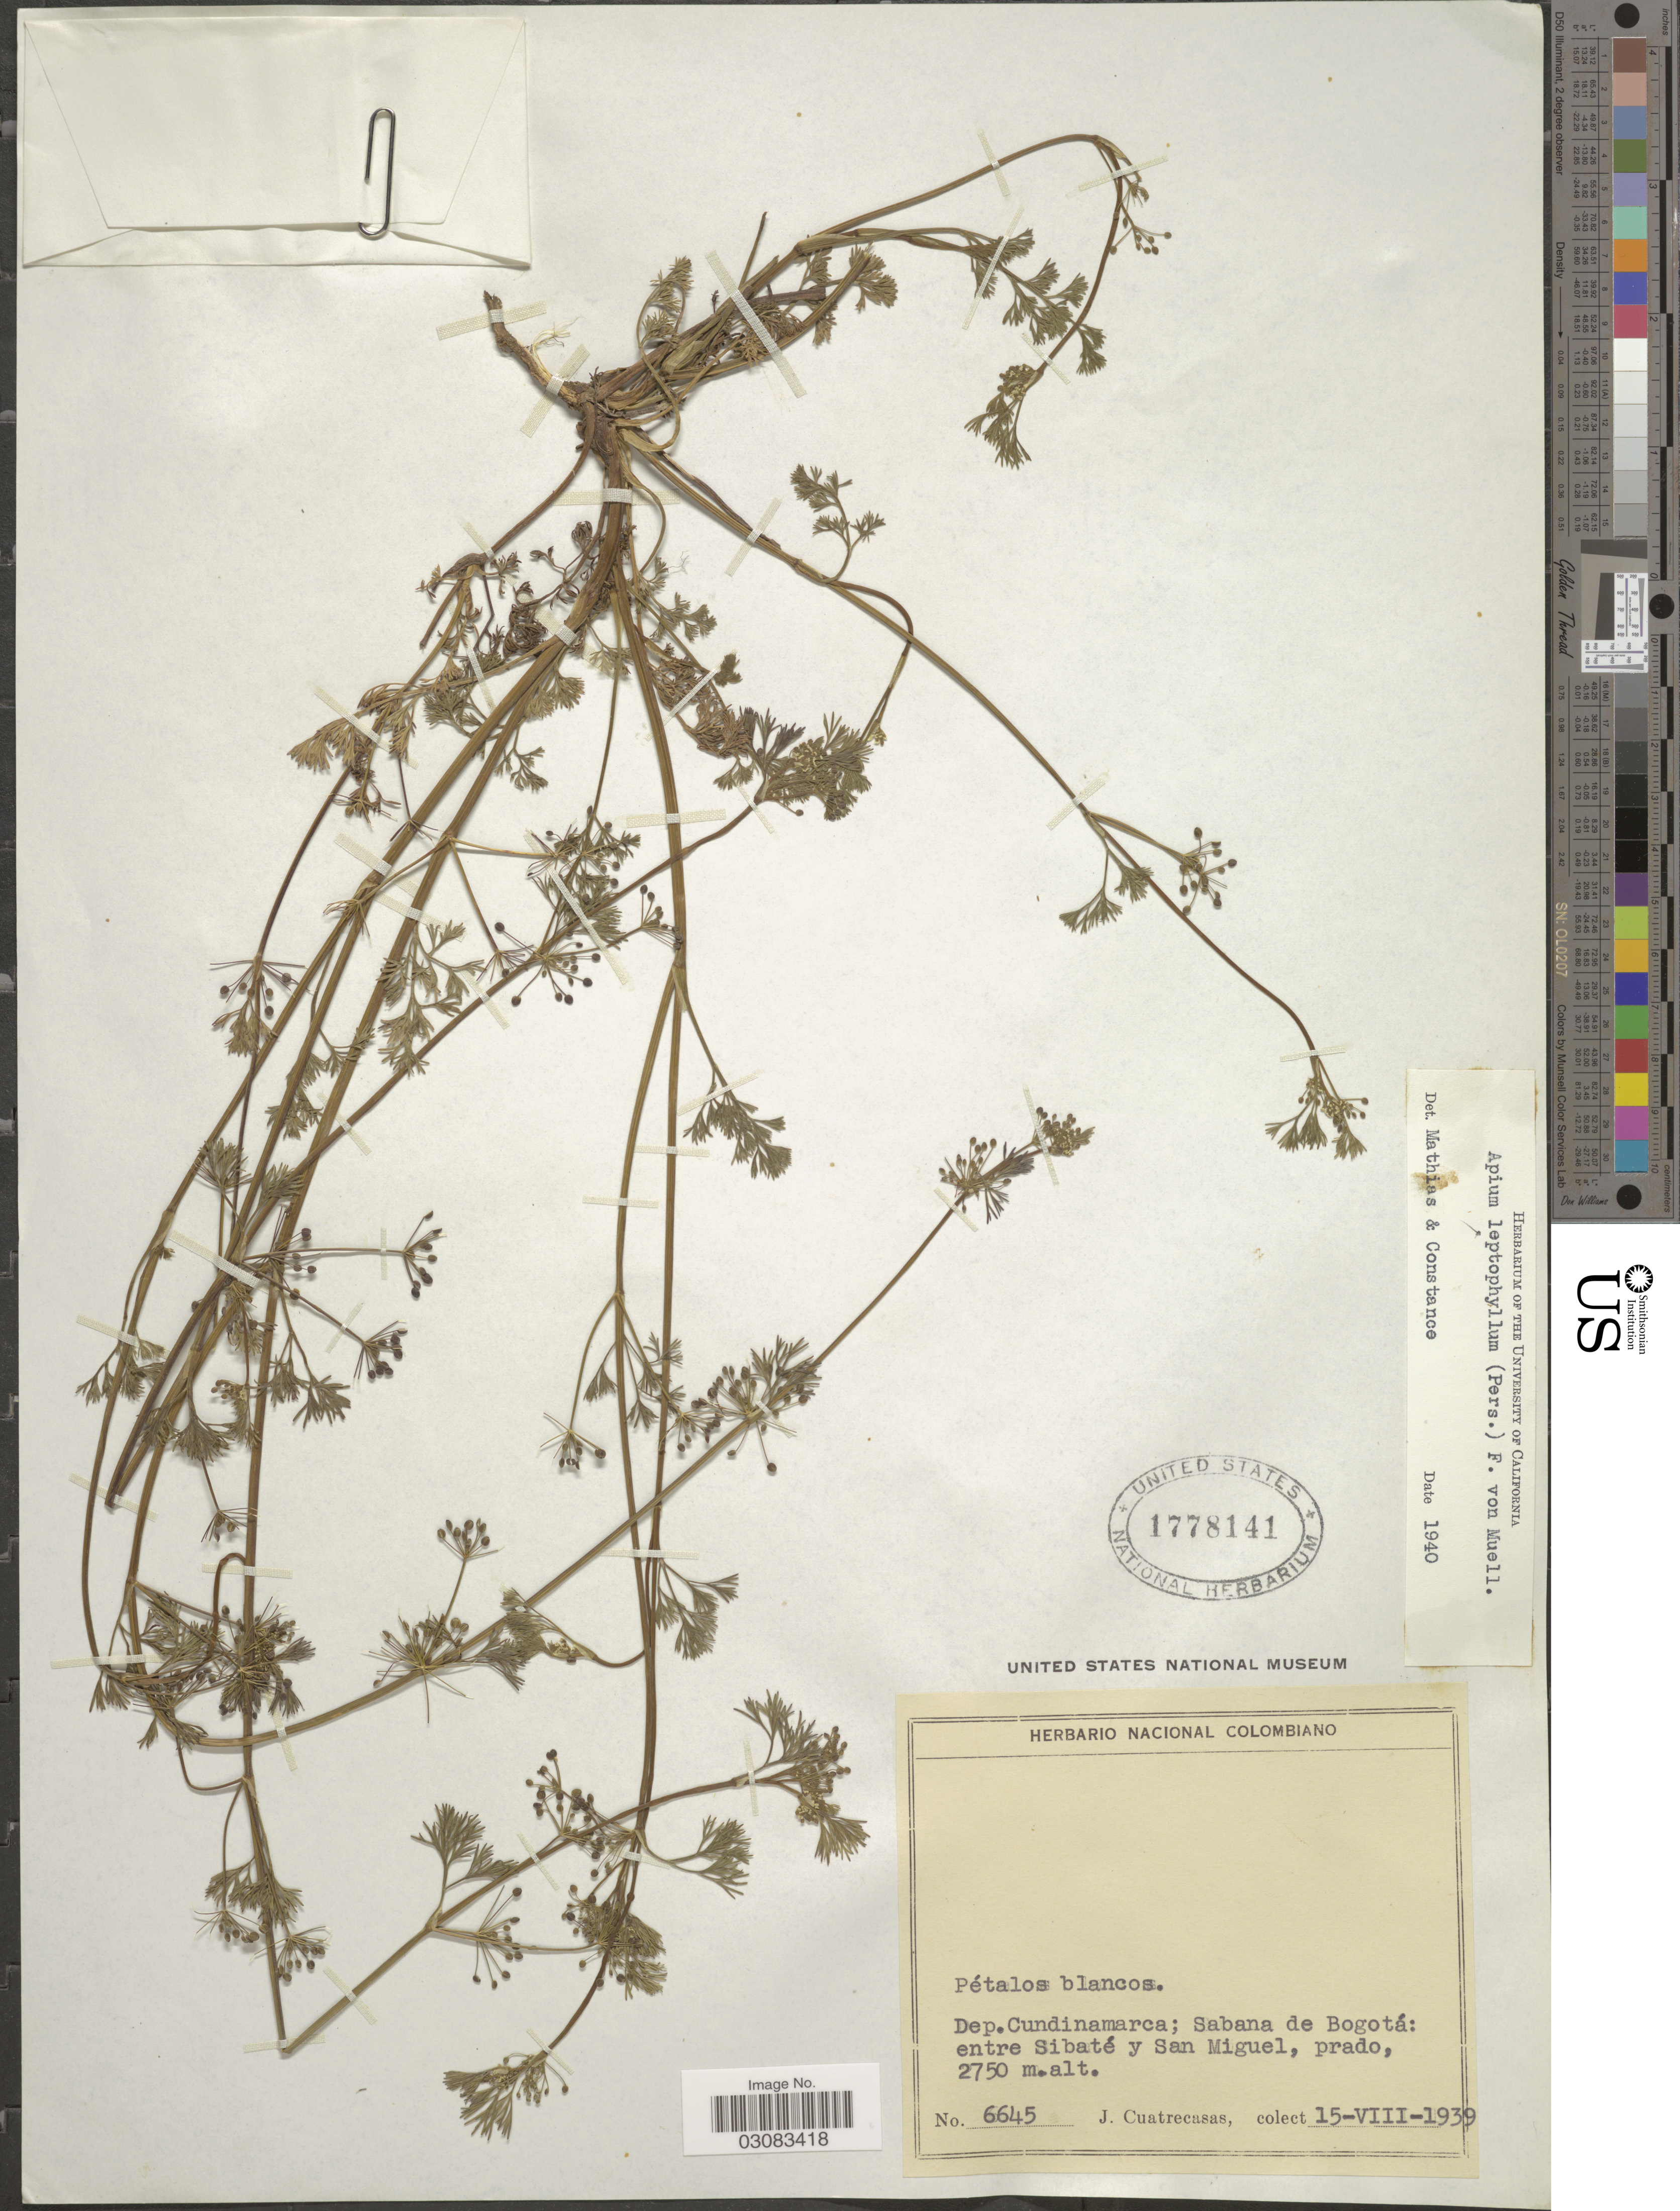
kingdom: Plantae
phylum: Tracheophyta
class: Magnoliopsida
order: Apiales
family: Apiaceae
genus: Cyclospermum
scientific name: Cyclospermum leptophyllum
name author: (Pers.) Sprague ex Britton & P. Wilson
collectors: J. Cuatrecasas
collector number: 6645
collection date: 1939-08-15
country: Colombia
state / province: Cundinamarca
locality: Dep. Cundinamarca; Sabana de Bogotá: entre Sibaté y San Miguel, prado.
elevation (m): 2750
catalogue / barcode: US 1778141